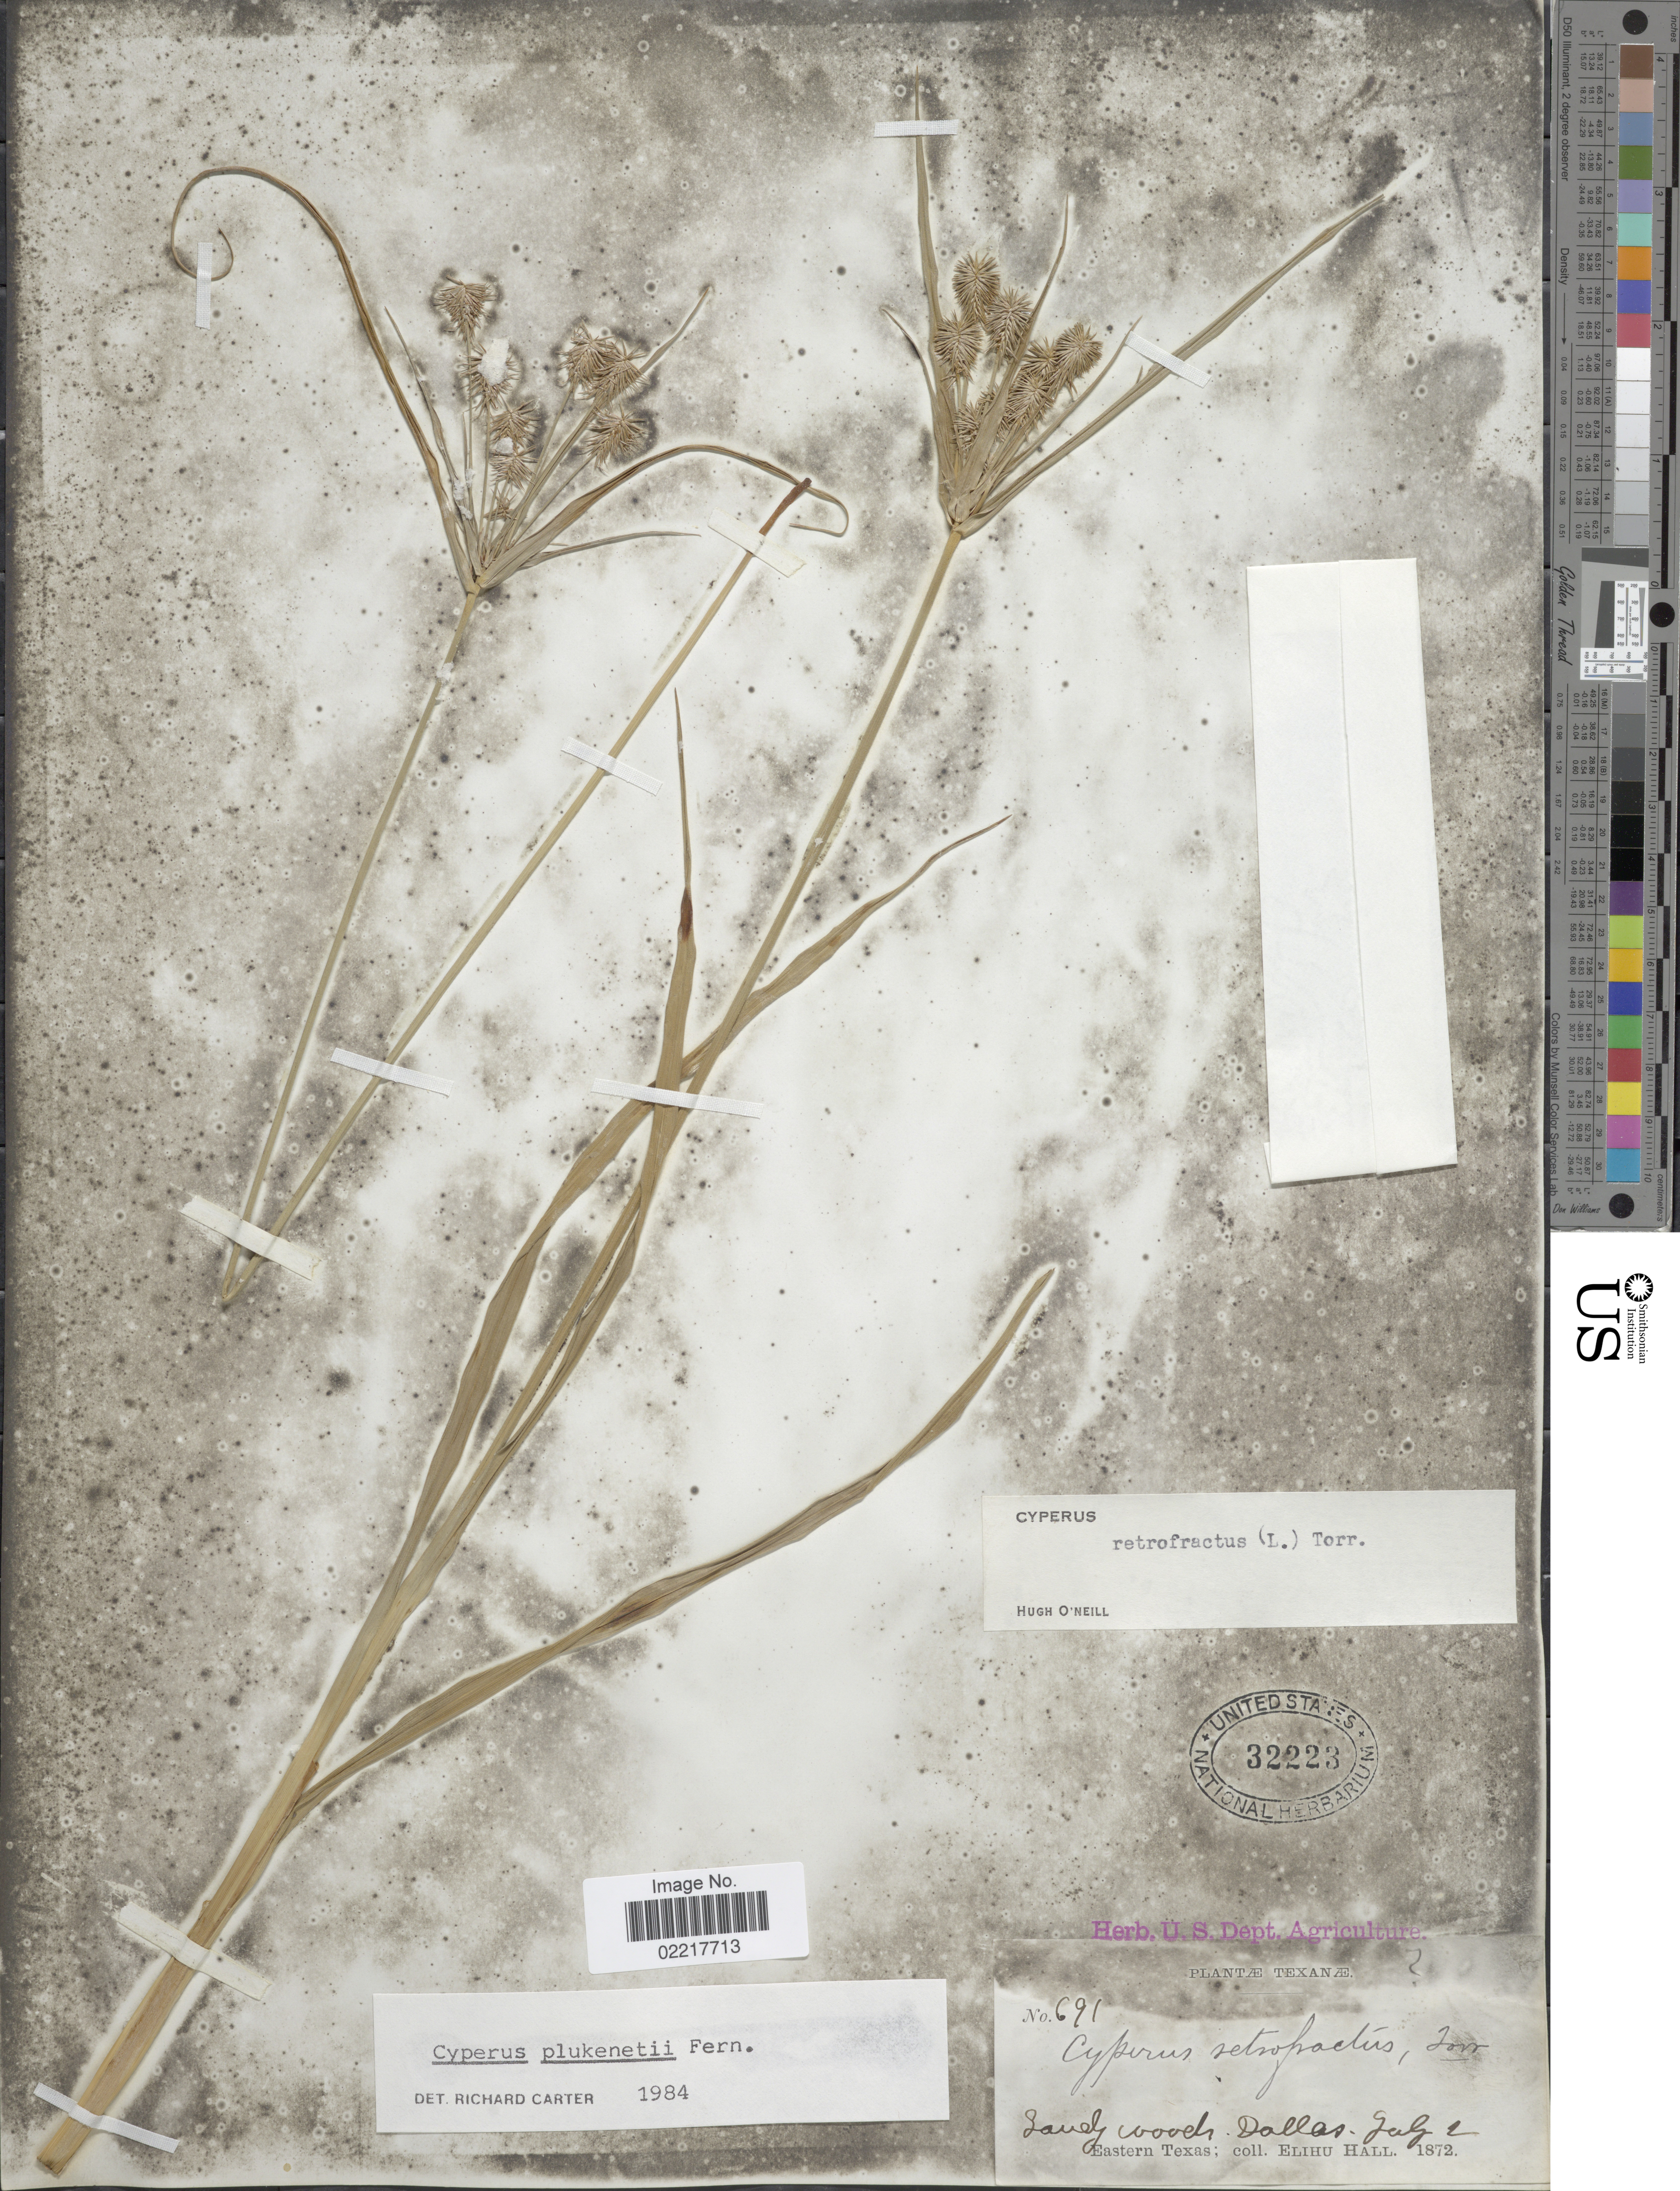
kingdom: Plantae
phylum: Tracheophyta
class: Liliopsida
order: Poales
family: Cyperaceae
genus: Cyperus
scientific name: Cyperus plukenetii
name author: Fernald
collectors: E. Hall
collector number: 691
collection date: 1872-07-02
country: United States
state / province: Texas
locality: Dallas, Eastern Texas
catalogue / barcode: US 32223